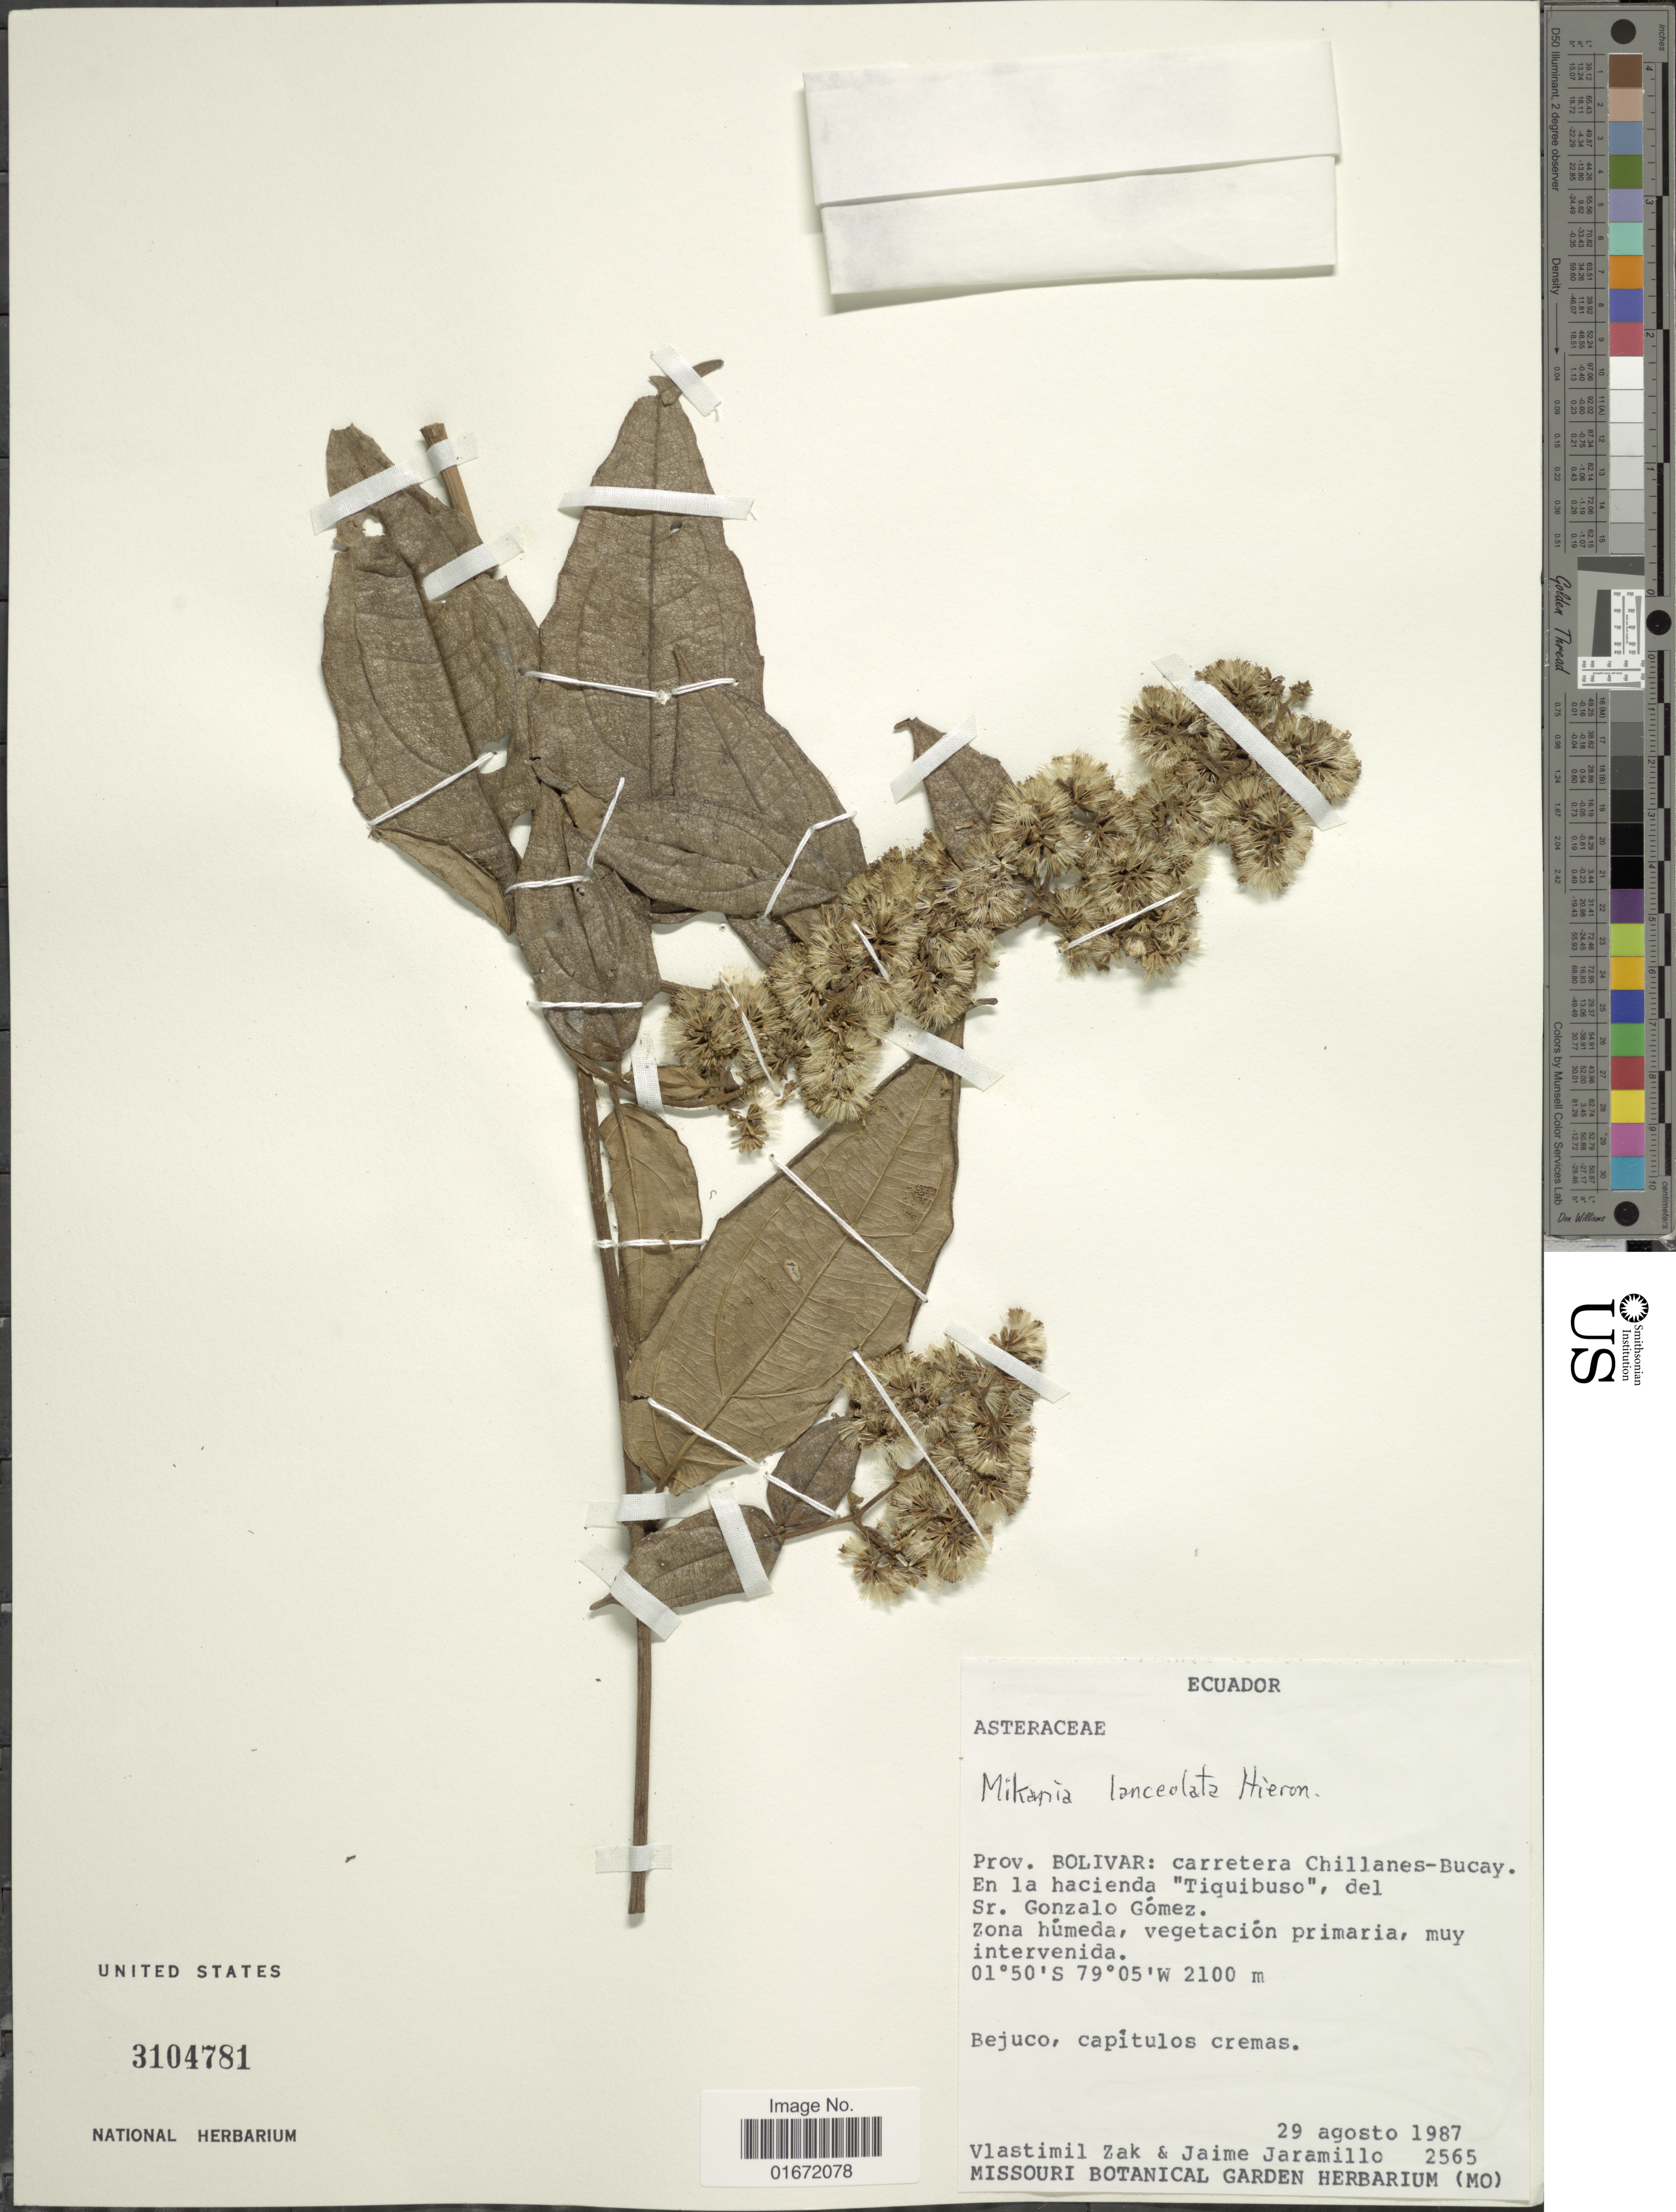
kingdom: Plantae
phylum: Tracheophyta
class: Magnoliopsida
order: Asterales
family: Asteraceae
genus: Mikania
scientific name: Mikania sylvatica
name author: Klatt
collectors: V. Zak & J. Jaramillo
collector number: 2565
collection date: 1987-08-29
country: Ecuador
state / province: Bolívar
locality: Prov. Bolivar: carretera Chillanes-Bucay. En la hacienda "Tiquibuso", del Sr. Gonzalo Gómez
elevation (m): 2100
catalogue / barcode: US 3104781